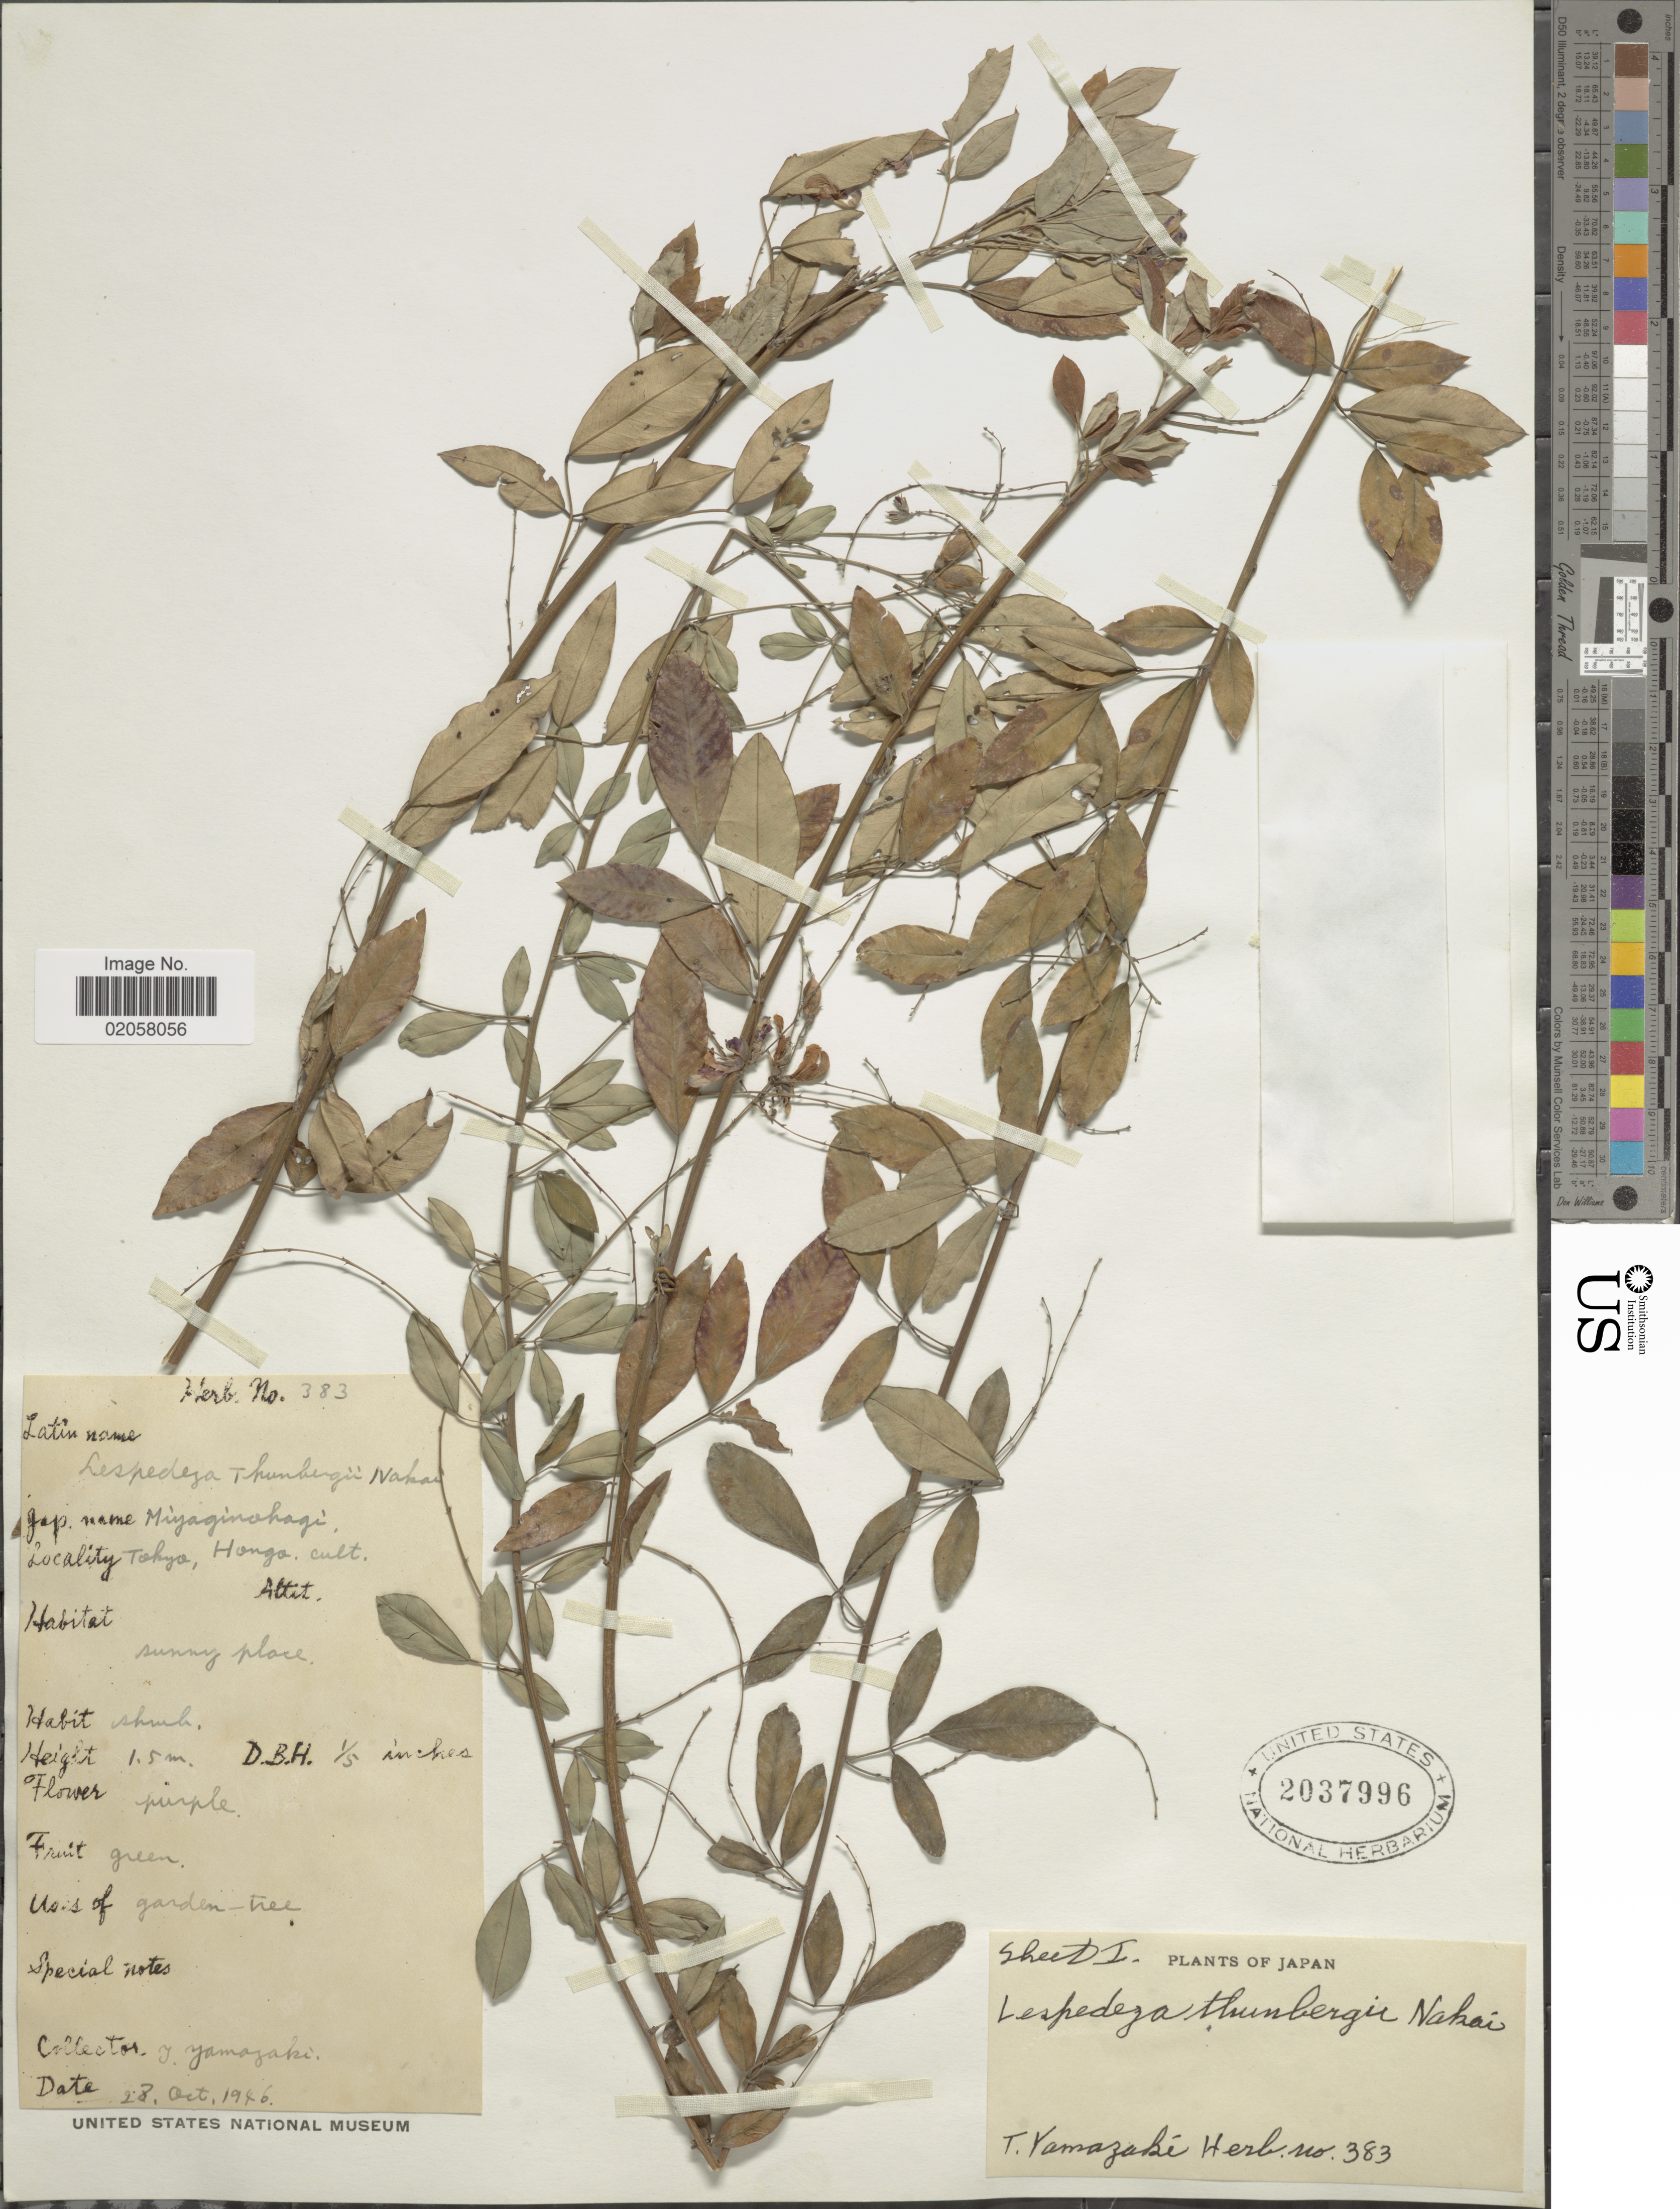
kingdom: Plantae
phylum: Tracheophyta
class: Magnoliopsida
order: Fabales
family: Fabaceae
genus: Lespedeza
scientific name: Lespedeza thunbergii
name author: (DC.) Nakai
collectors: T. Yamazaki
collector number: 383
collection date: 1946-10-28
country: Japan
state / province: Tokyo, Federal City of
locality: Hongo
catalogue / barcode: US 2037996